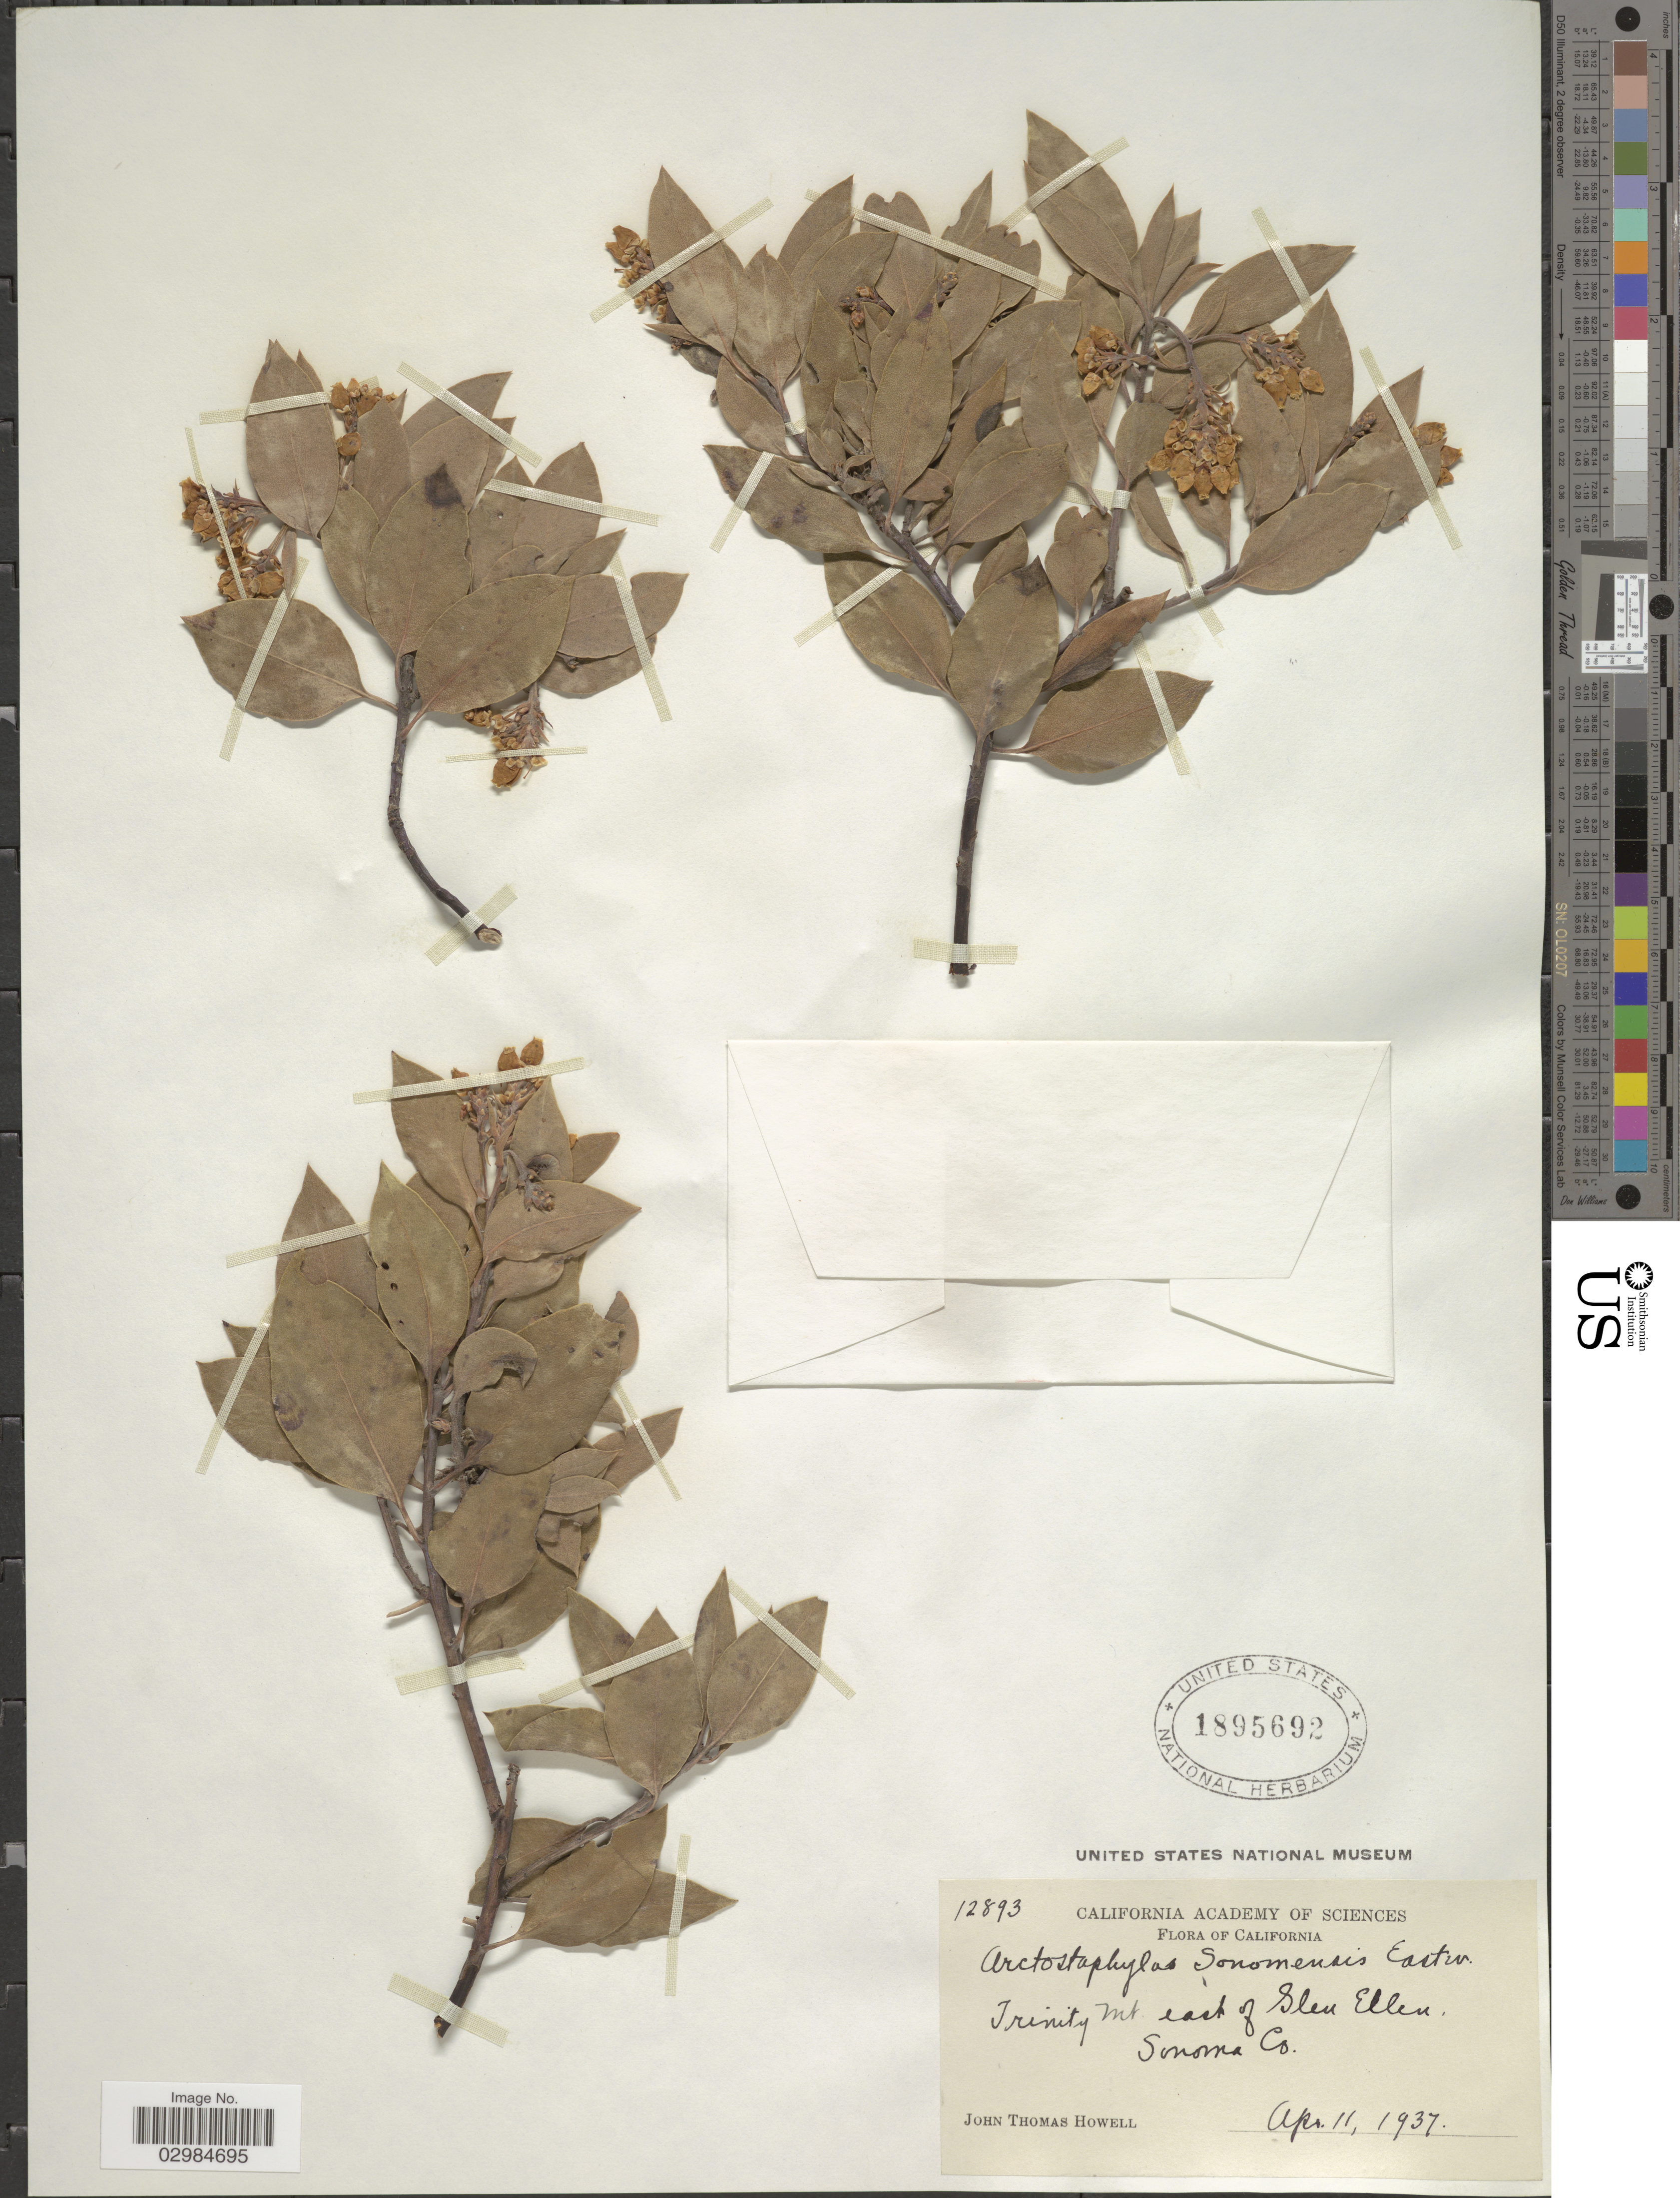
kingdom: Plantae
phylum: Tracheophyta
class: Magnoliopsida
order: Ericales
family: Ericaceae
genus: Arctostaphylos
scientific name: Arctostaphylos sonomensis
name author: Eastw.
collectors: J. T. Howell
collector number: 12893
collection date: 1937-04-11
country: United States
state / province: California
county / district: Sonoma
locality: Trinity Mt. east of Glen Ellen. Sonoma Co.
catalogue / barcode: US 1895692